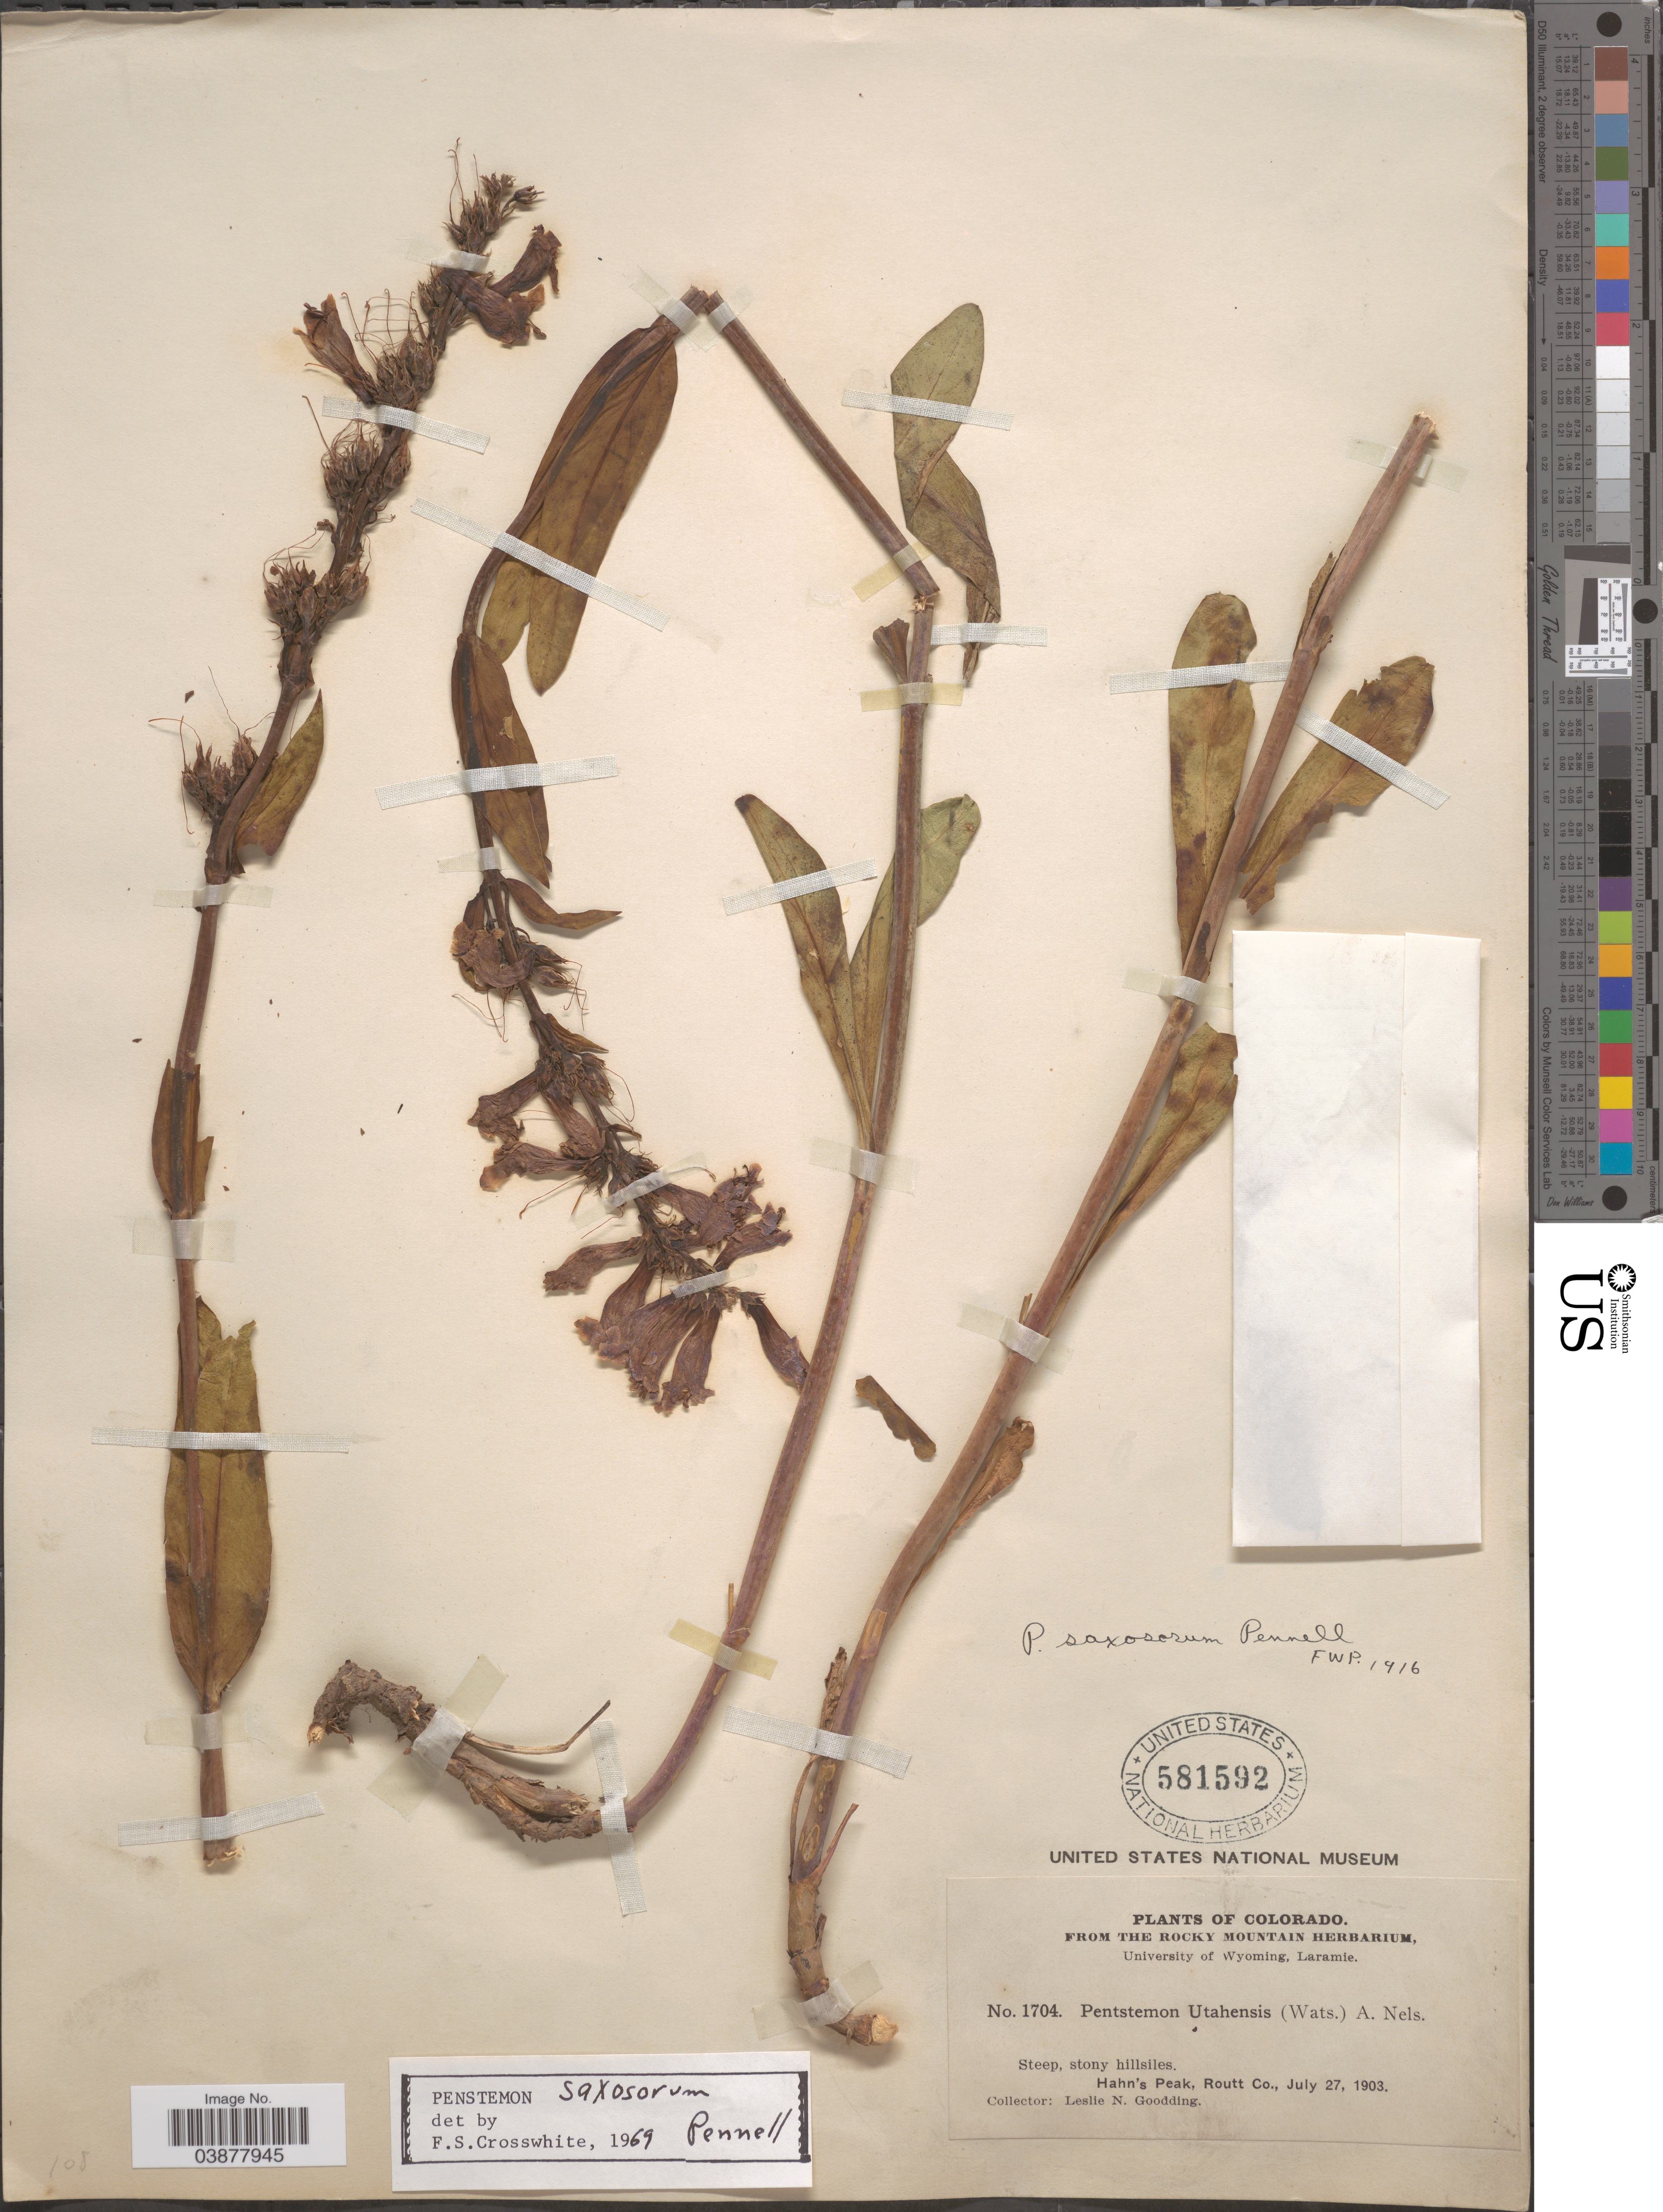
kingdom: Plantae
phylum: Tracheophyta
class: Magnoliopsida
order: Lamiales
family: Plantaginaceae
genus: Penstemon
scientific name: Penstemon saxosorum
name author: Pennell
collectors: L. N. Goodding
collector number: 1704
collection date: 1903-07-27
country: United States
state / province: Colorado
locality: Hahn's Peak, Routt Co.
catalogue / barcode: US 581592